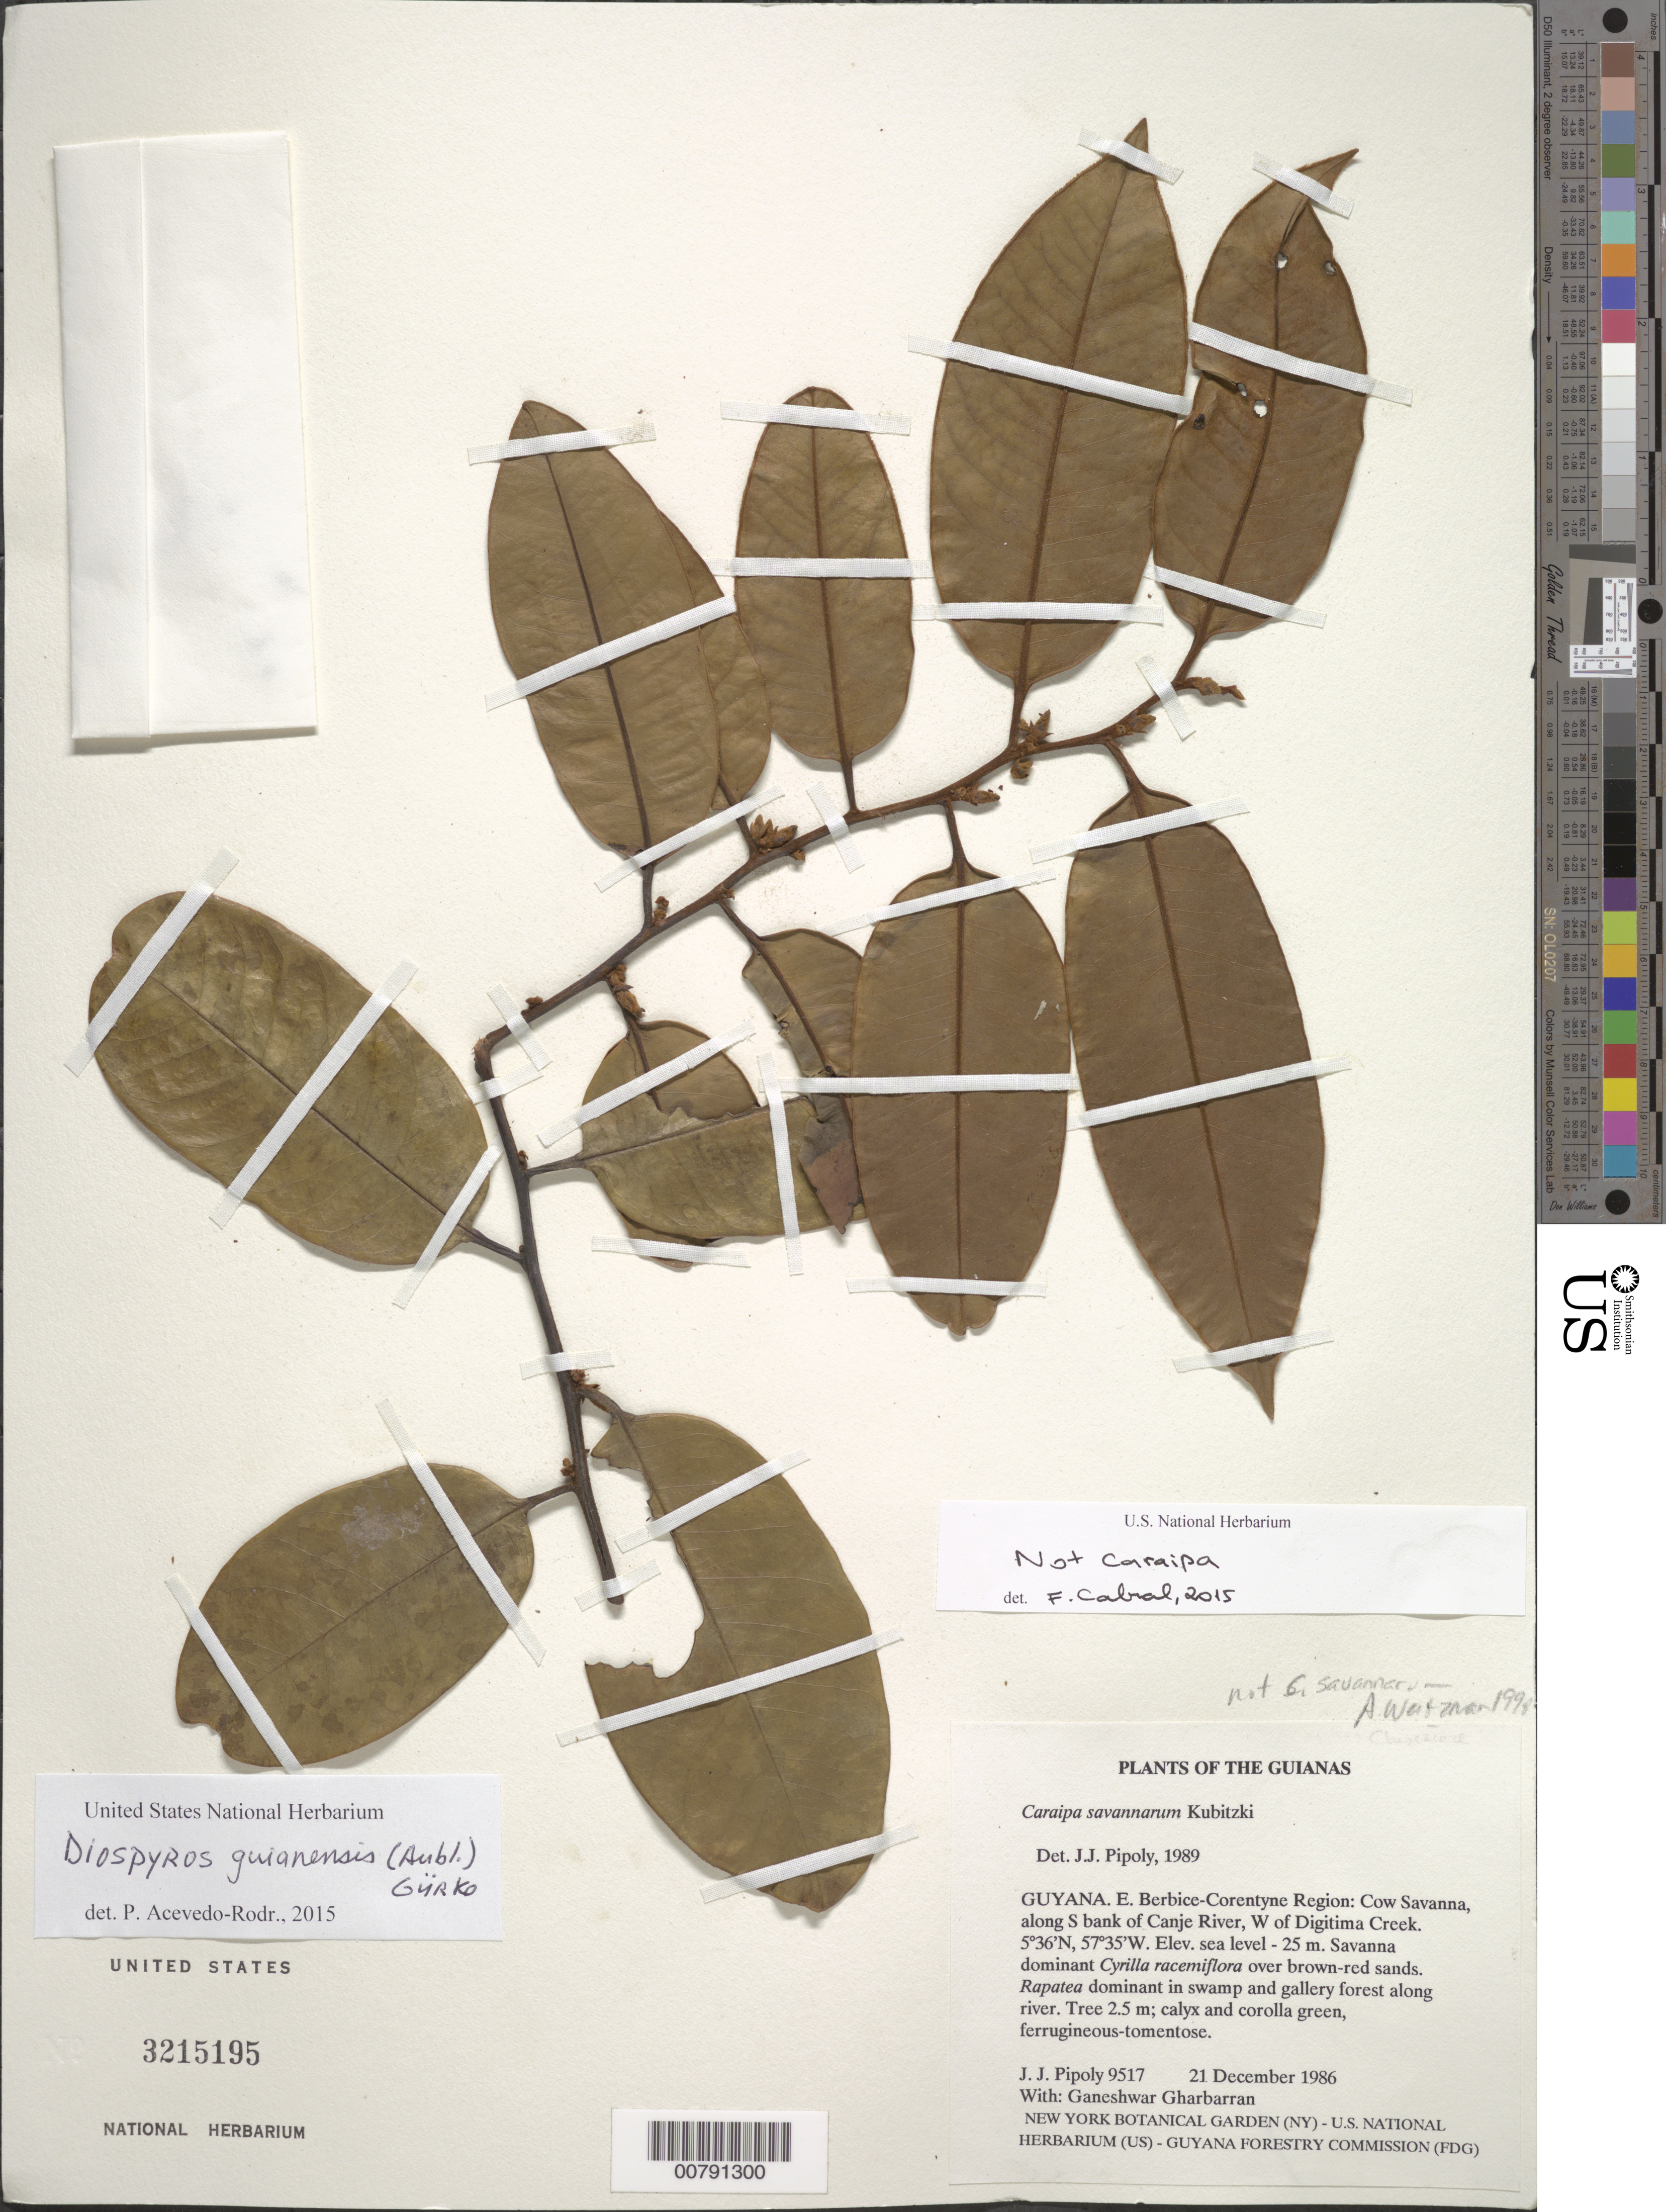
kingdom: Plantae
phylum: Tracheophyta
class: Magnoliopsida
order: Ericales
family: Ebenaceae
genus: Diospyros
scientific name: Diospyros guianensis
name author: (Aubl.) Gürke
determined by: Acevedo-Rodríguez, P., (BOT), Smithsonian Institution - National Museum of Natural History (UNITED STATES)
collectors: J. J. Pipoly & G. Gharbarran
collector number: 9517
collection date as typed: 21 December 1986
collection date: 1986-12-21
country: Guyana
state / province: E. Berbice-Corentyne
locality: Cow savanna, along S bank of Canje River, W of Digitima Creek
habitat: Savanna dominant Cyrilla racemiflora over brn-red sands. Rapatea dominant in swamp & gallery forest along river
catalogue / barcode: US 3215195